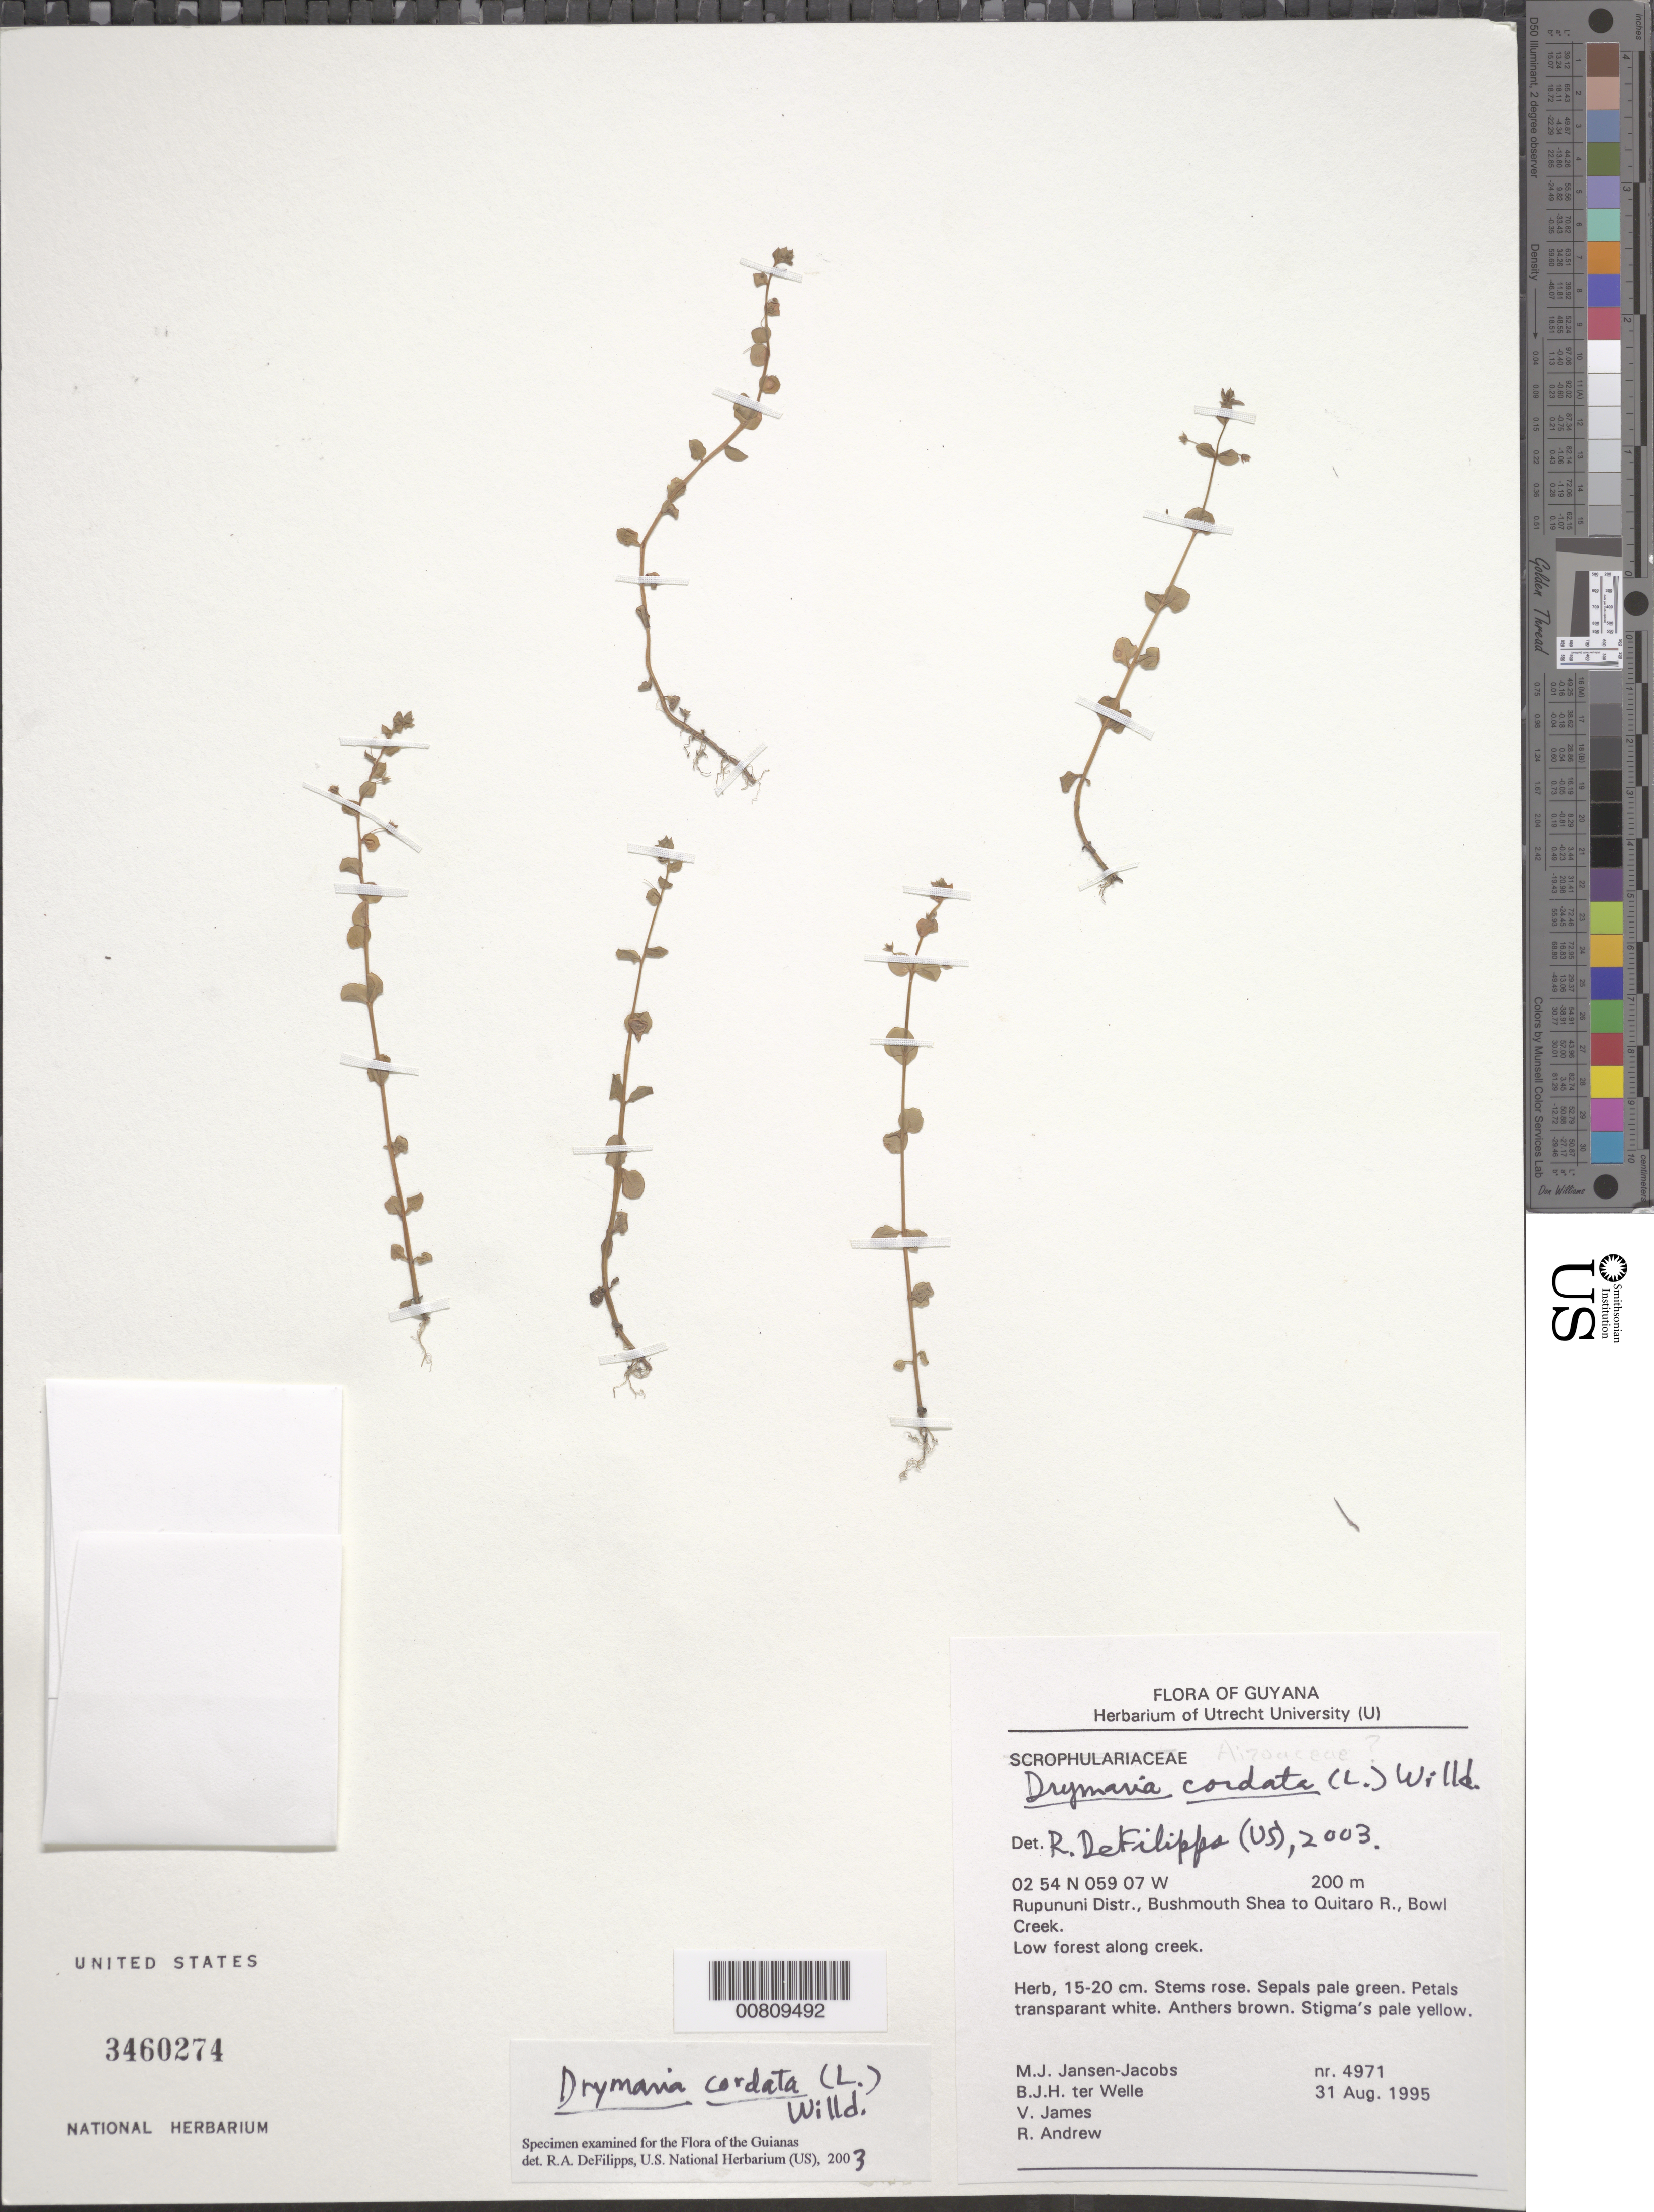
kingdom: Plantae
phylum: Tracheophyta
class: Magnoliopsida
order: Caryophyllales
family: Caryophyllaceae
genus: Drymaria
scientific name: Drymaria cordata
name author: (L.) Willd. ex Schult.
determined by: DeFilipps, R. A.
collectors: M. J. Jansen-Jacobs, B. Welle, V. James & R. Andrew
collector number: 4971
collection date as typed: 31-Aug-95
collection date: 1995-08-31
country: Guyana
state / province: U. Takutu-U. Essequibo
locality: Bowl Creek, Bushmouth, Shea to Quitaro River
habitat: Low forest along creek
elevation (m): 200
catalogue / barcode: US 3460274